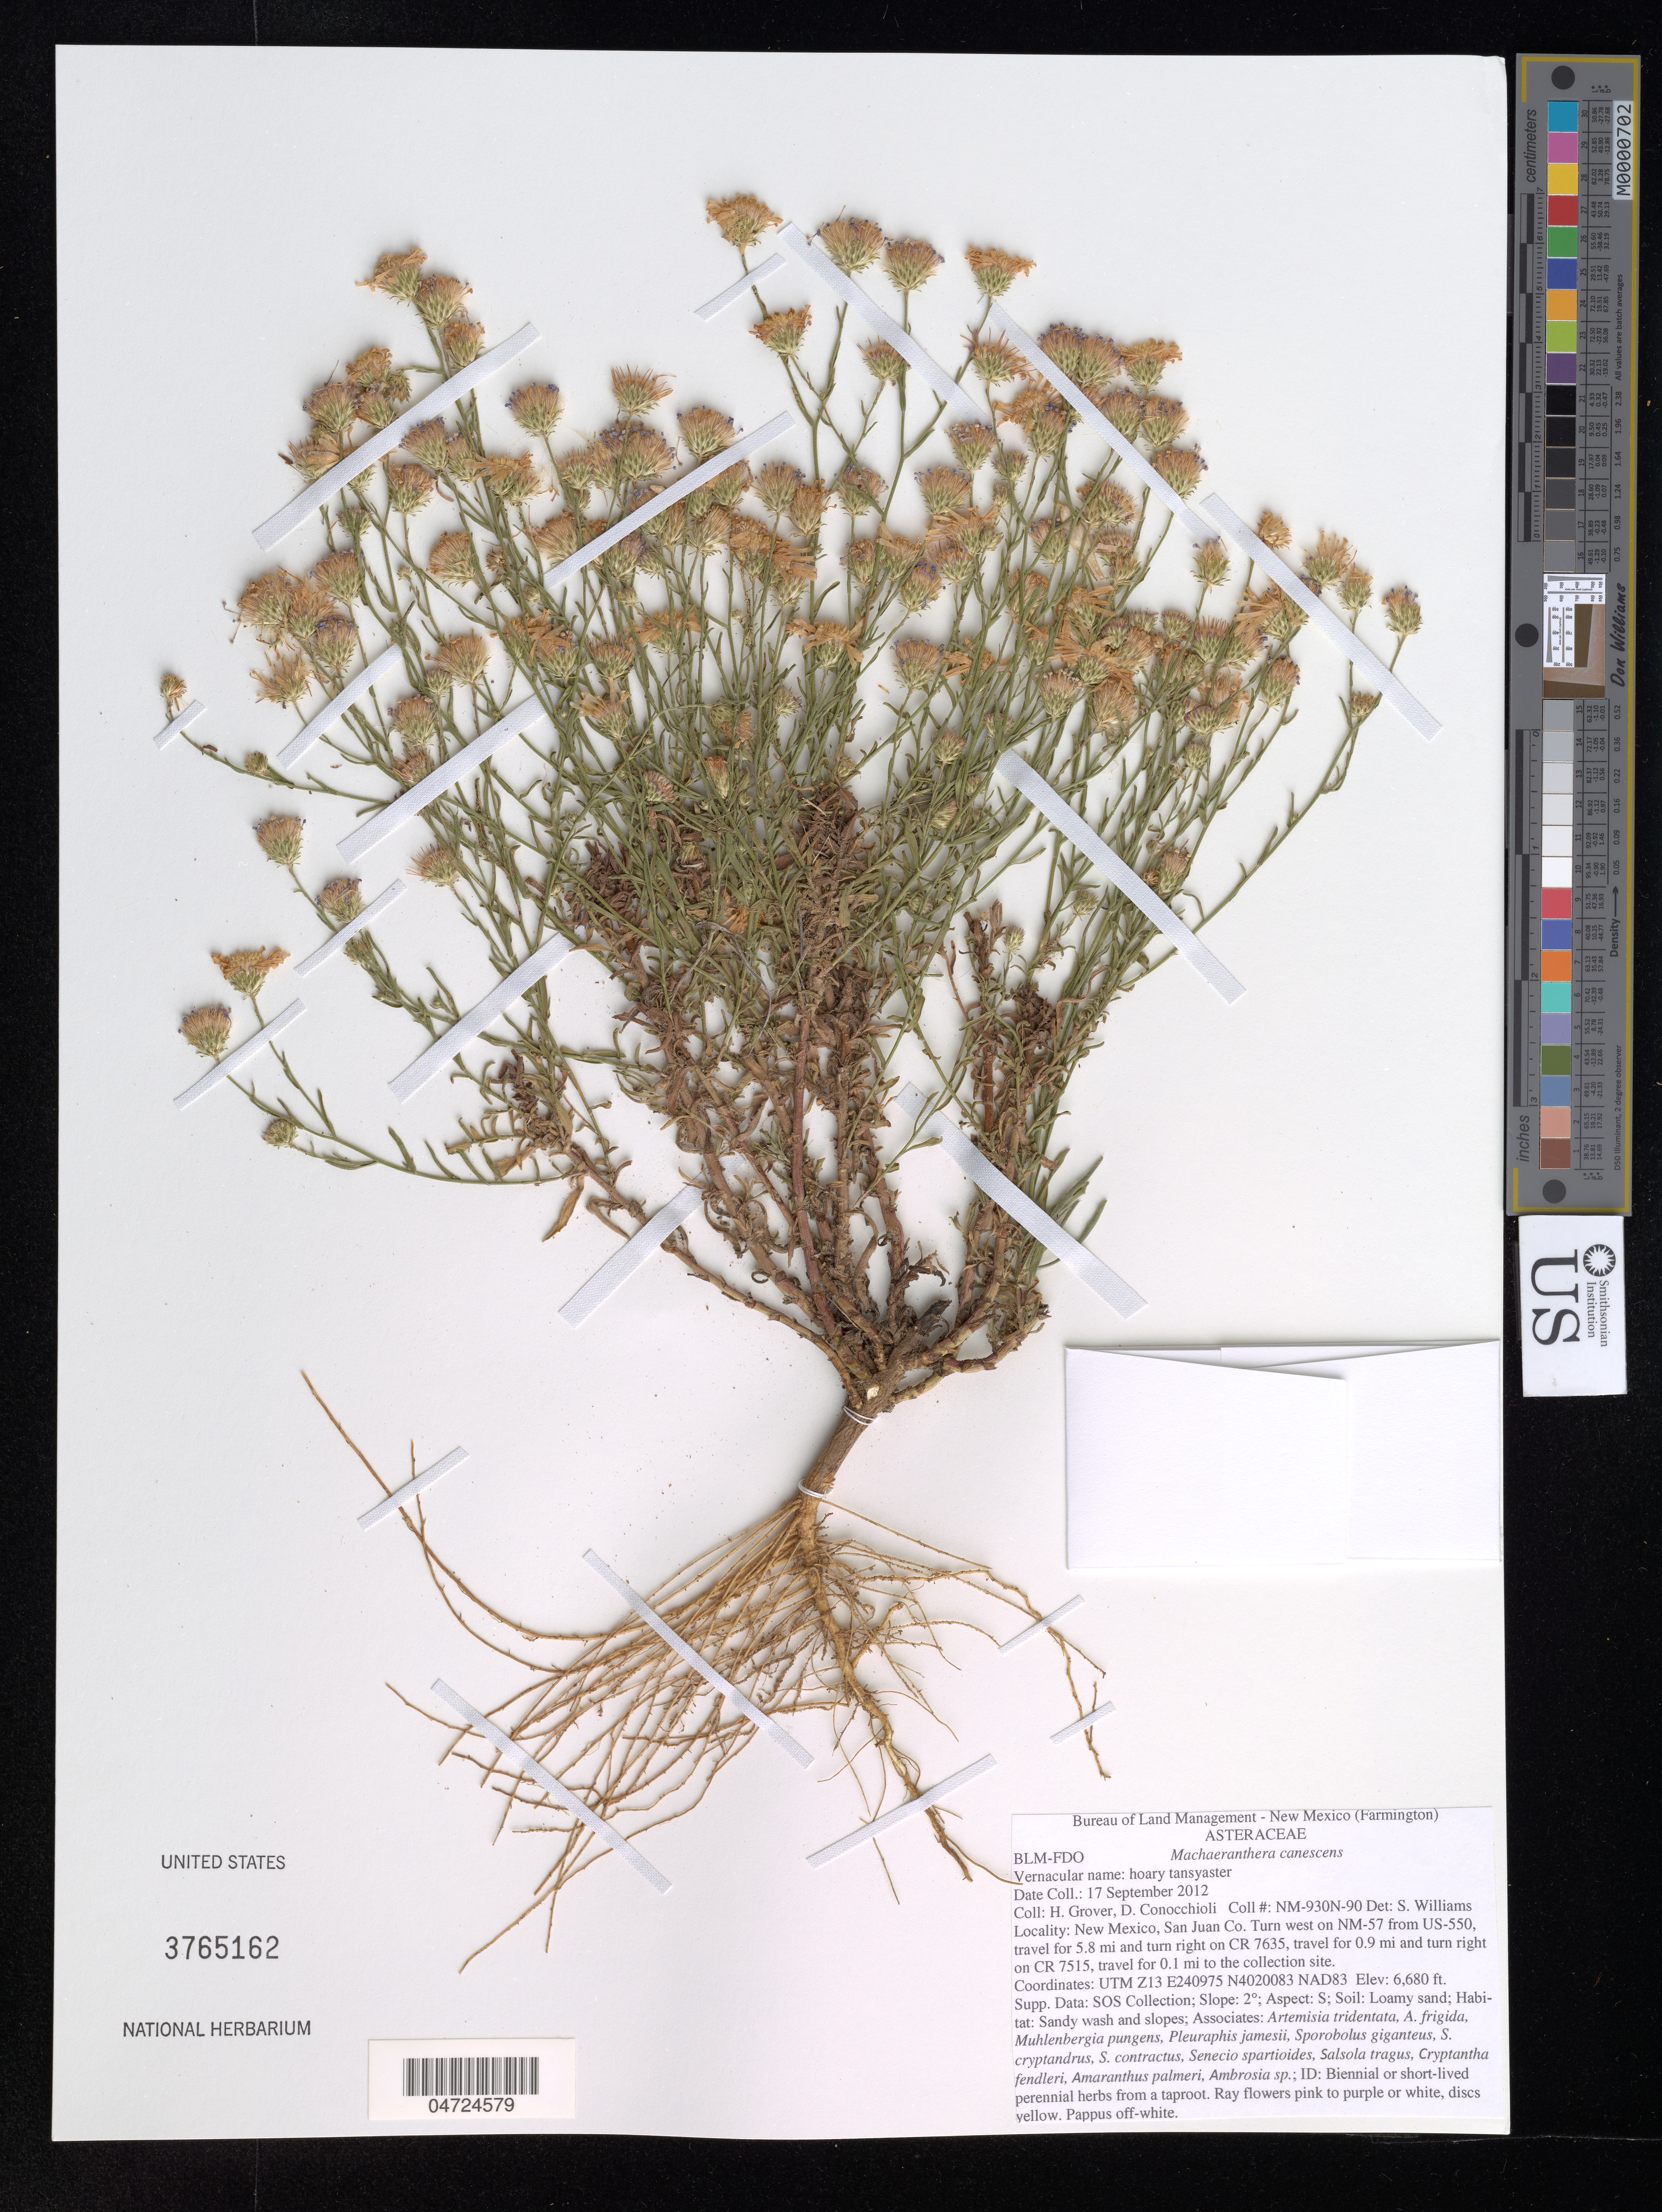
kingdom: Plantae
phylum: Tracheophyta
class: Magnoliopsida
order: Asterales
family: Asteraceae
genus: Machaeranthera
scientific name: Machaeranthera canescens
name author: (Pursh) A. Gray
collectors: H. Grover & D. Conocchioli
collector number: NM-930N-90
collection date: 2012-09-17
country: United States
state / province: New Mexico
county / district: San Juan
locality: San Juan Co. Turn west on NM-57 from US-550, travel for 5.8 mi and turn right on CR 7635, travel for 0.9 mi and turn right on CR 7515, travel for 0.1 mi to the collection site. UTM Z13 NAD83.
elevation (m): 2036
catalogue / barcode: US 3765162